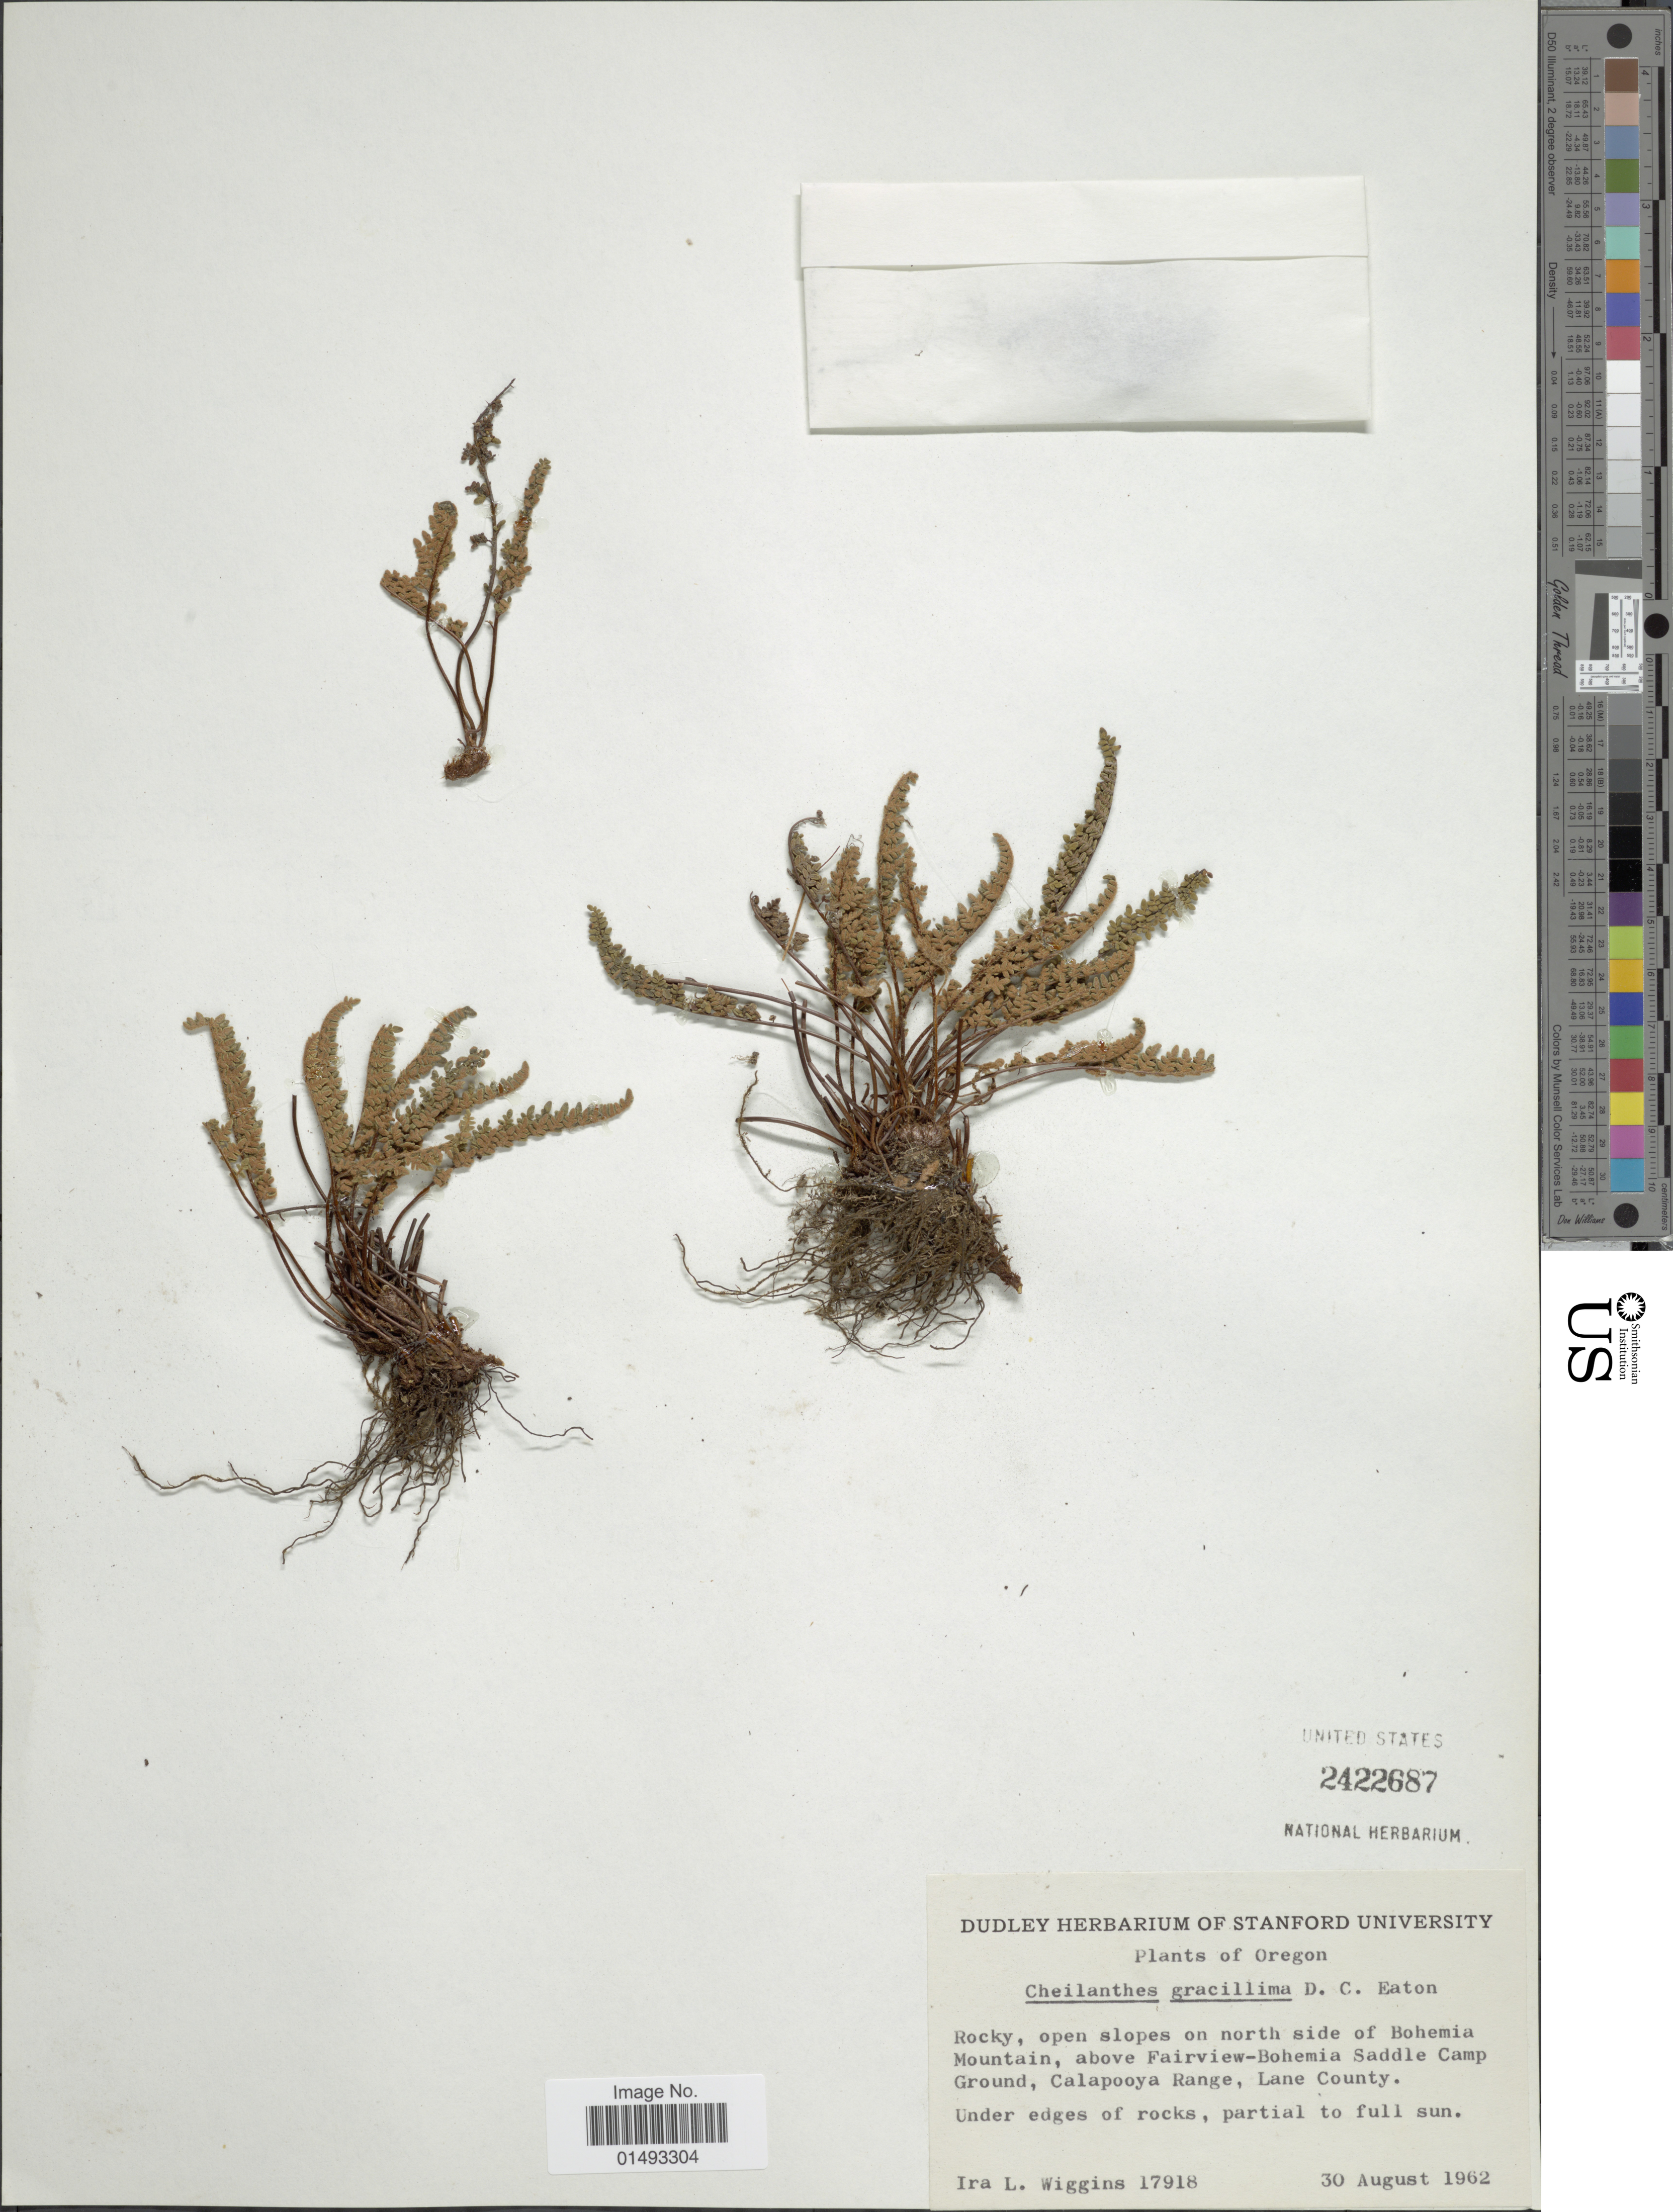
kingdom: Plantae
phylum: Tracheophyta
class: Polypodiopsida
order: Polypodiales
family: Pteridaceae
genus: Myriopteris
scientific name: Myriopteris gracillima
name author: (D.C. Eaton) J. Sm.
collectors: I. L. Wiggins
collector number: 17918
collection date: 1962-08-30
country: United States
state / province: Oregon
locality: Rocky, open slopes on north side of Bohemia Mountain, above Fairview-Bohemia Saddle Camp Ground, Calapooya Range, Lane County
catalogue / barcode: US 2422687